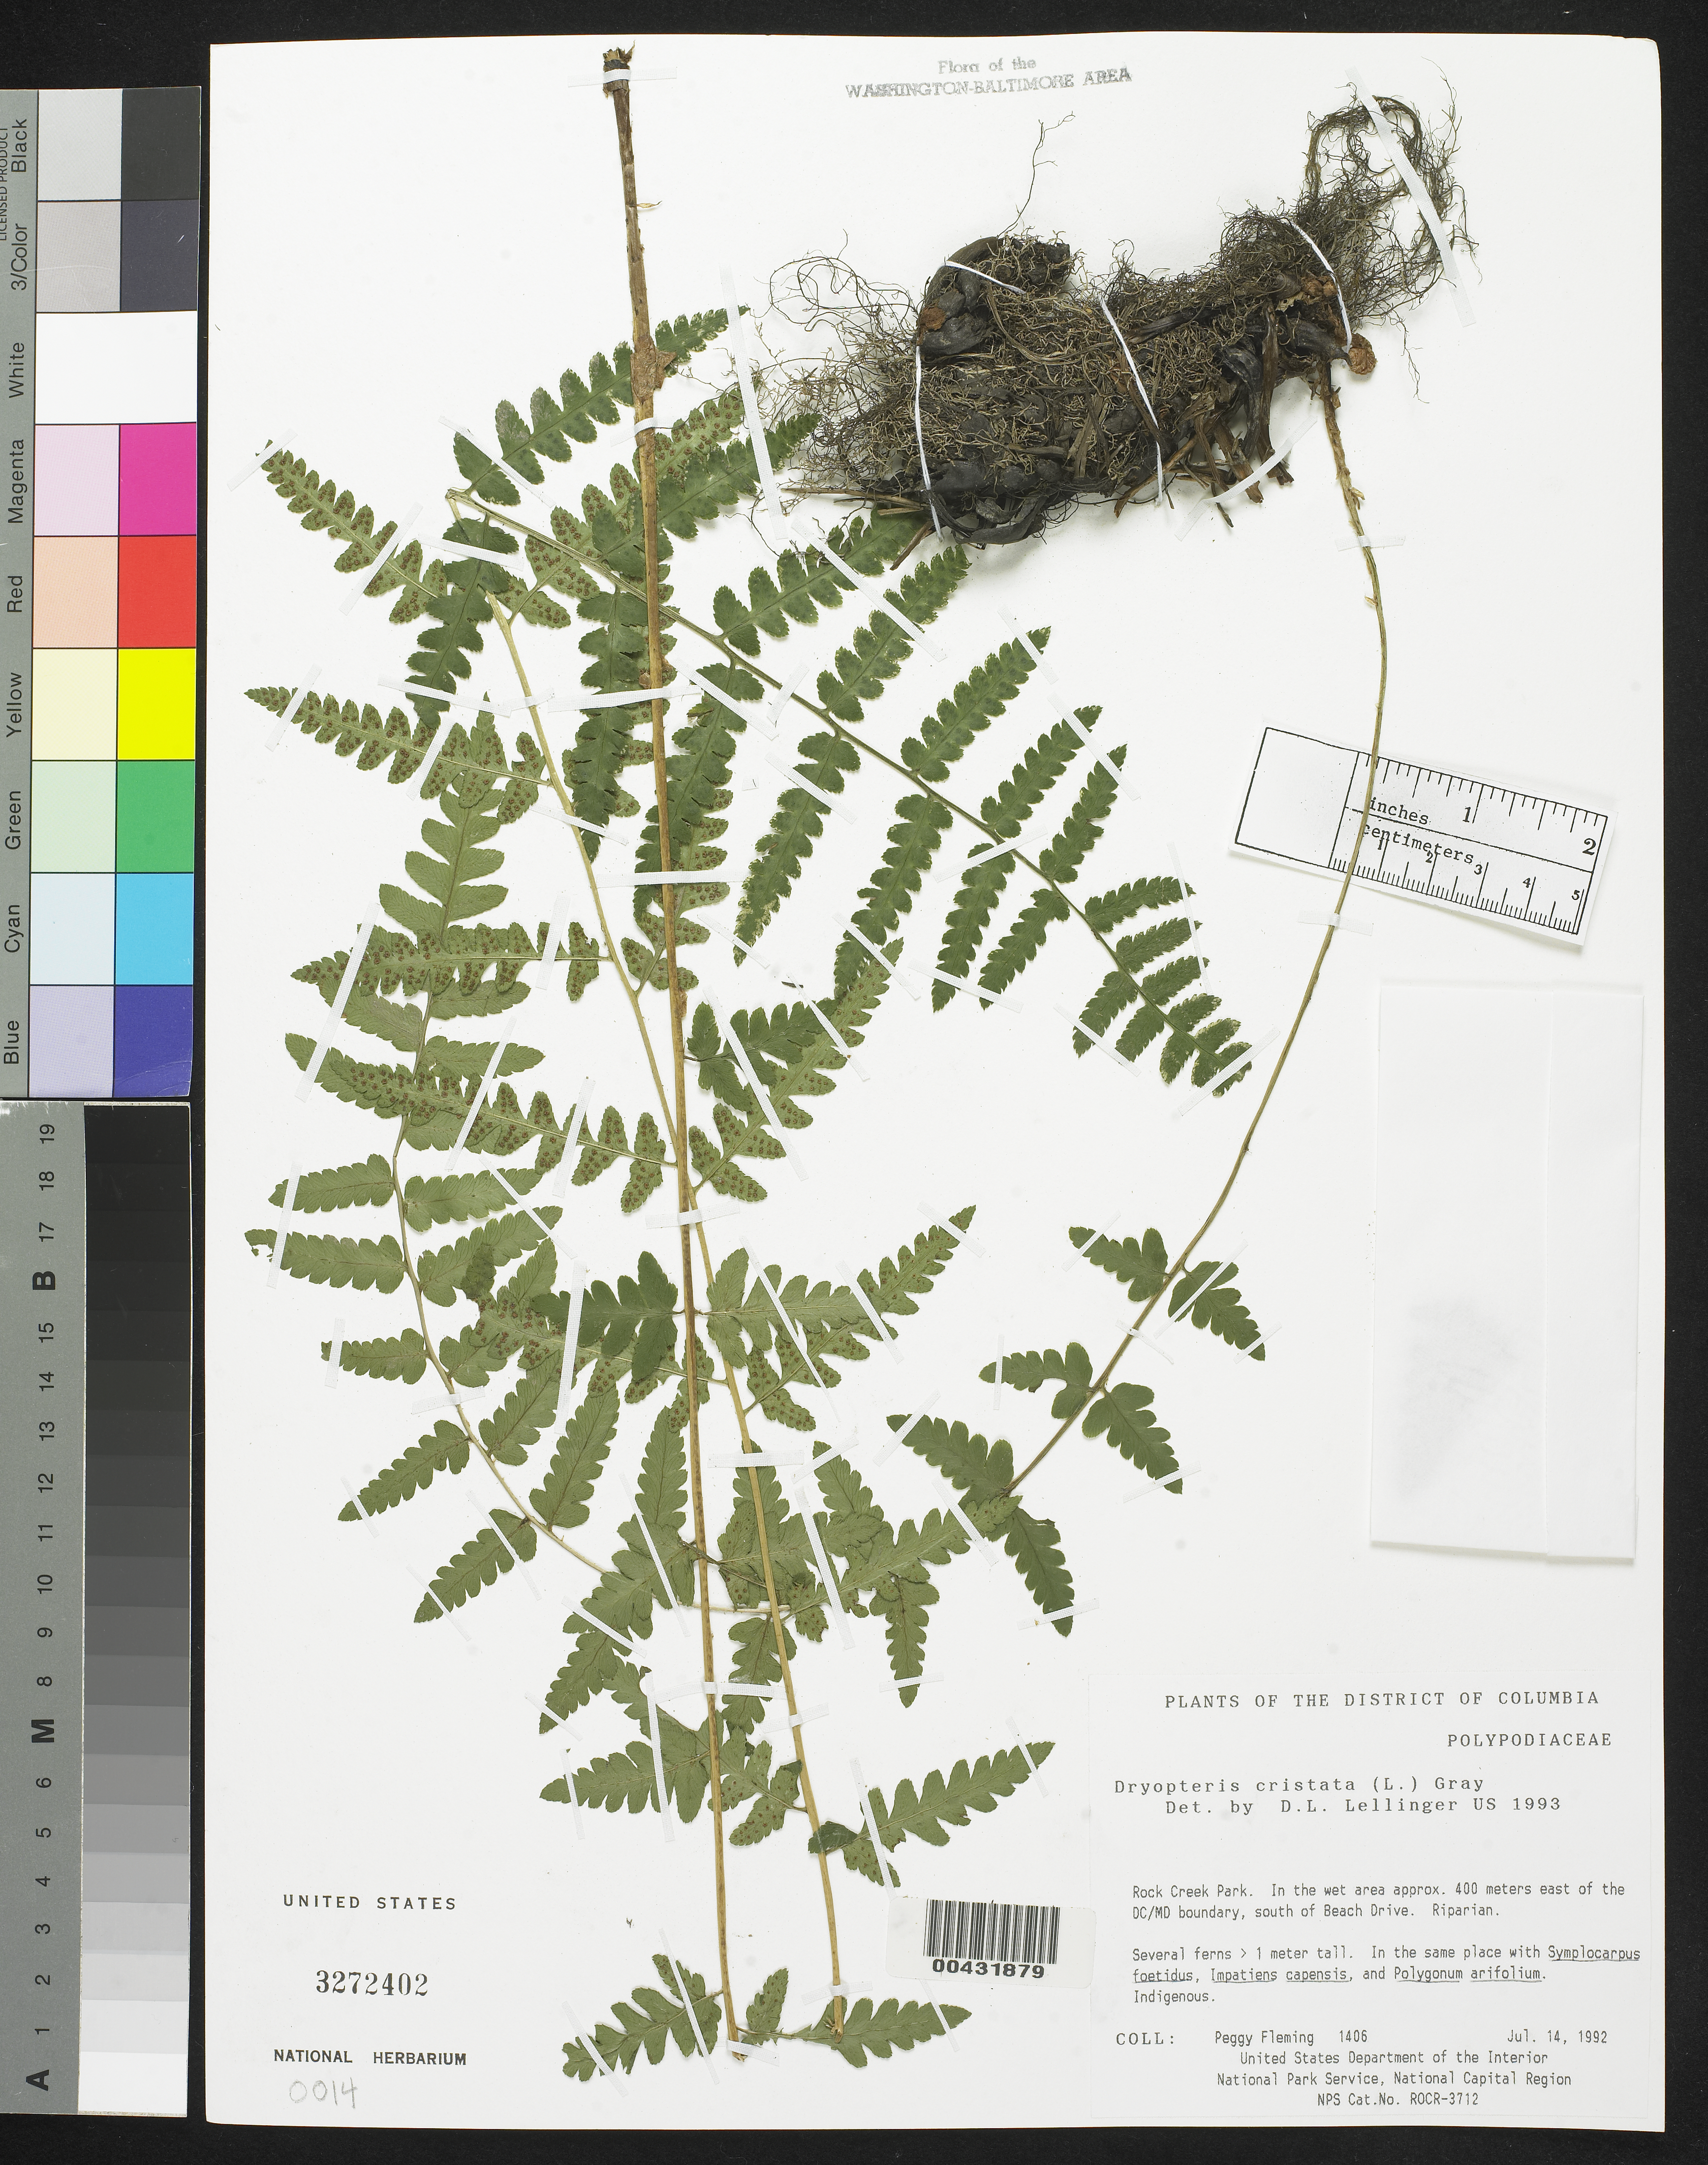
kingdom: Plantae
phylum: Tracheophyta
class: Polypodiopsida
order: Polypodiales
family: Dryopteridaceae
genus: Dryopteris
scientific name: Dryopteris cristata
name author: (L.) A. Gray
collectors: P. Fleming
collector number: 1406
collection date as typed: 14 Jul 1992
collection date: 1992-07-14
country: United States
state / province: District of Columbia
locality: Rock Creek Park, E of DC and MD Boundary, S of Beach Drive Rock Creek Park and Vicinity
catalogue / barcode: US 3272402